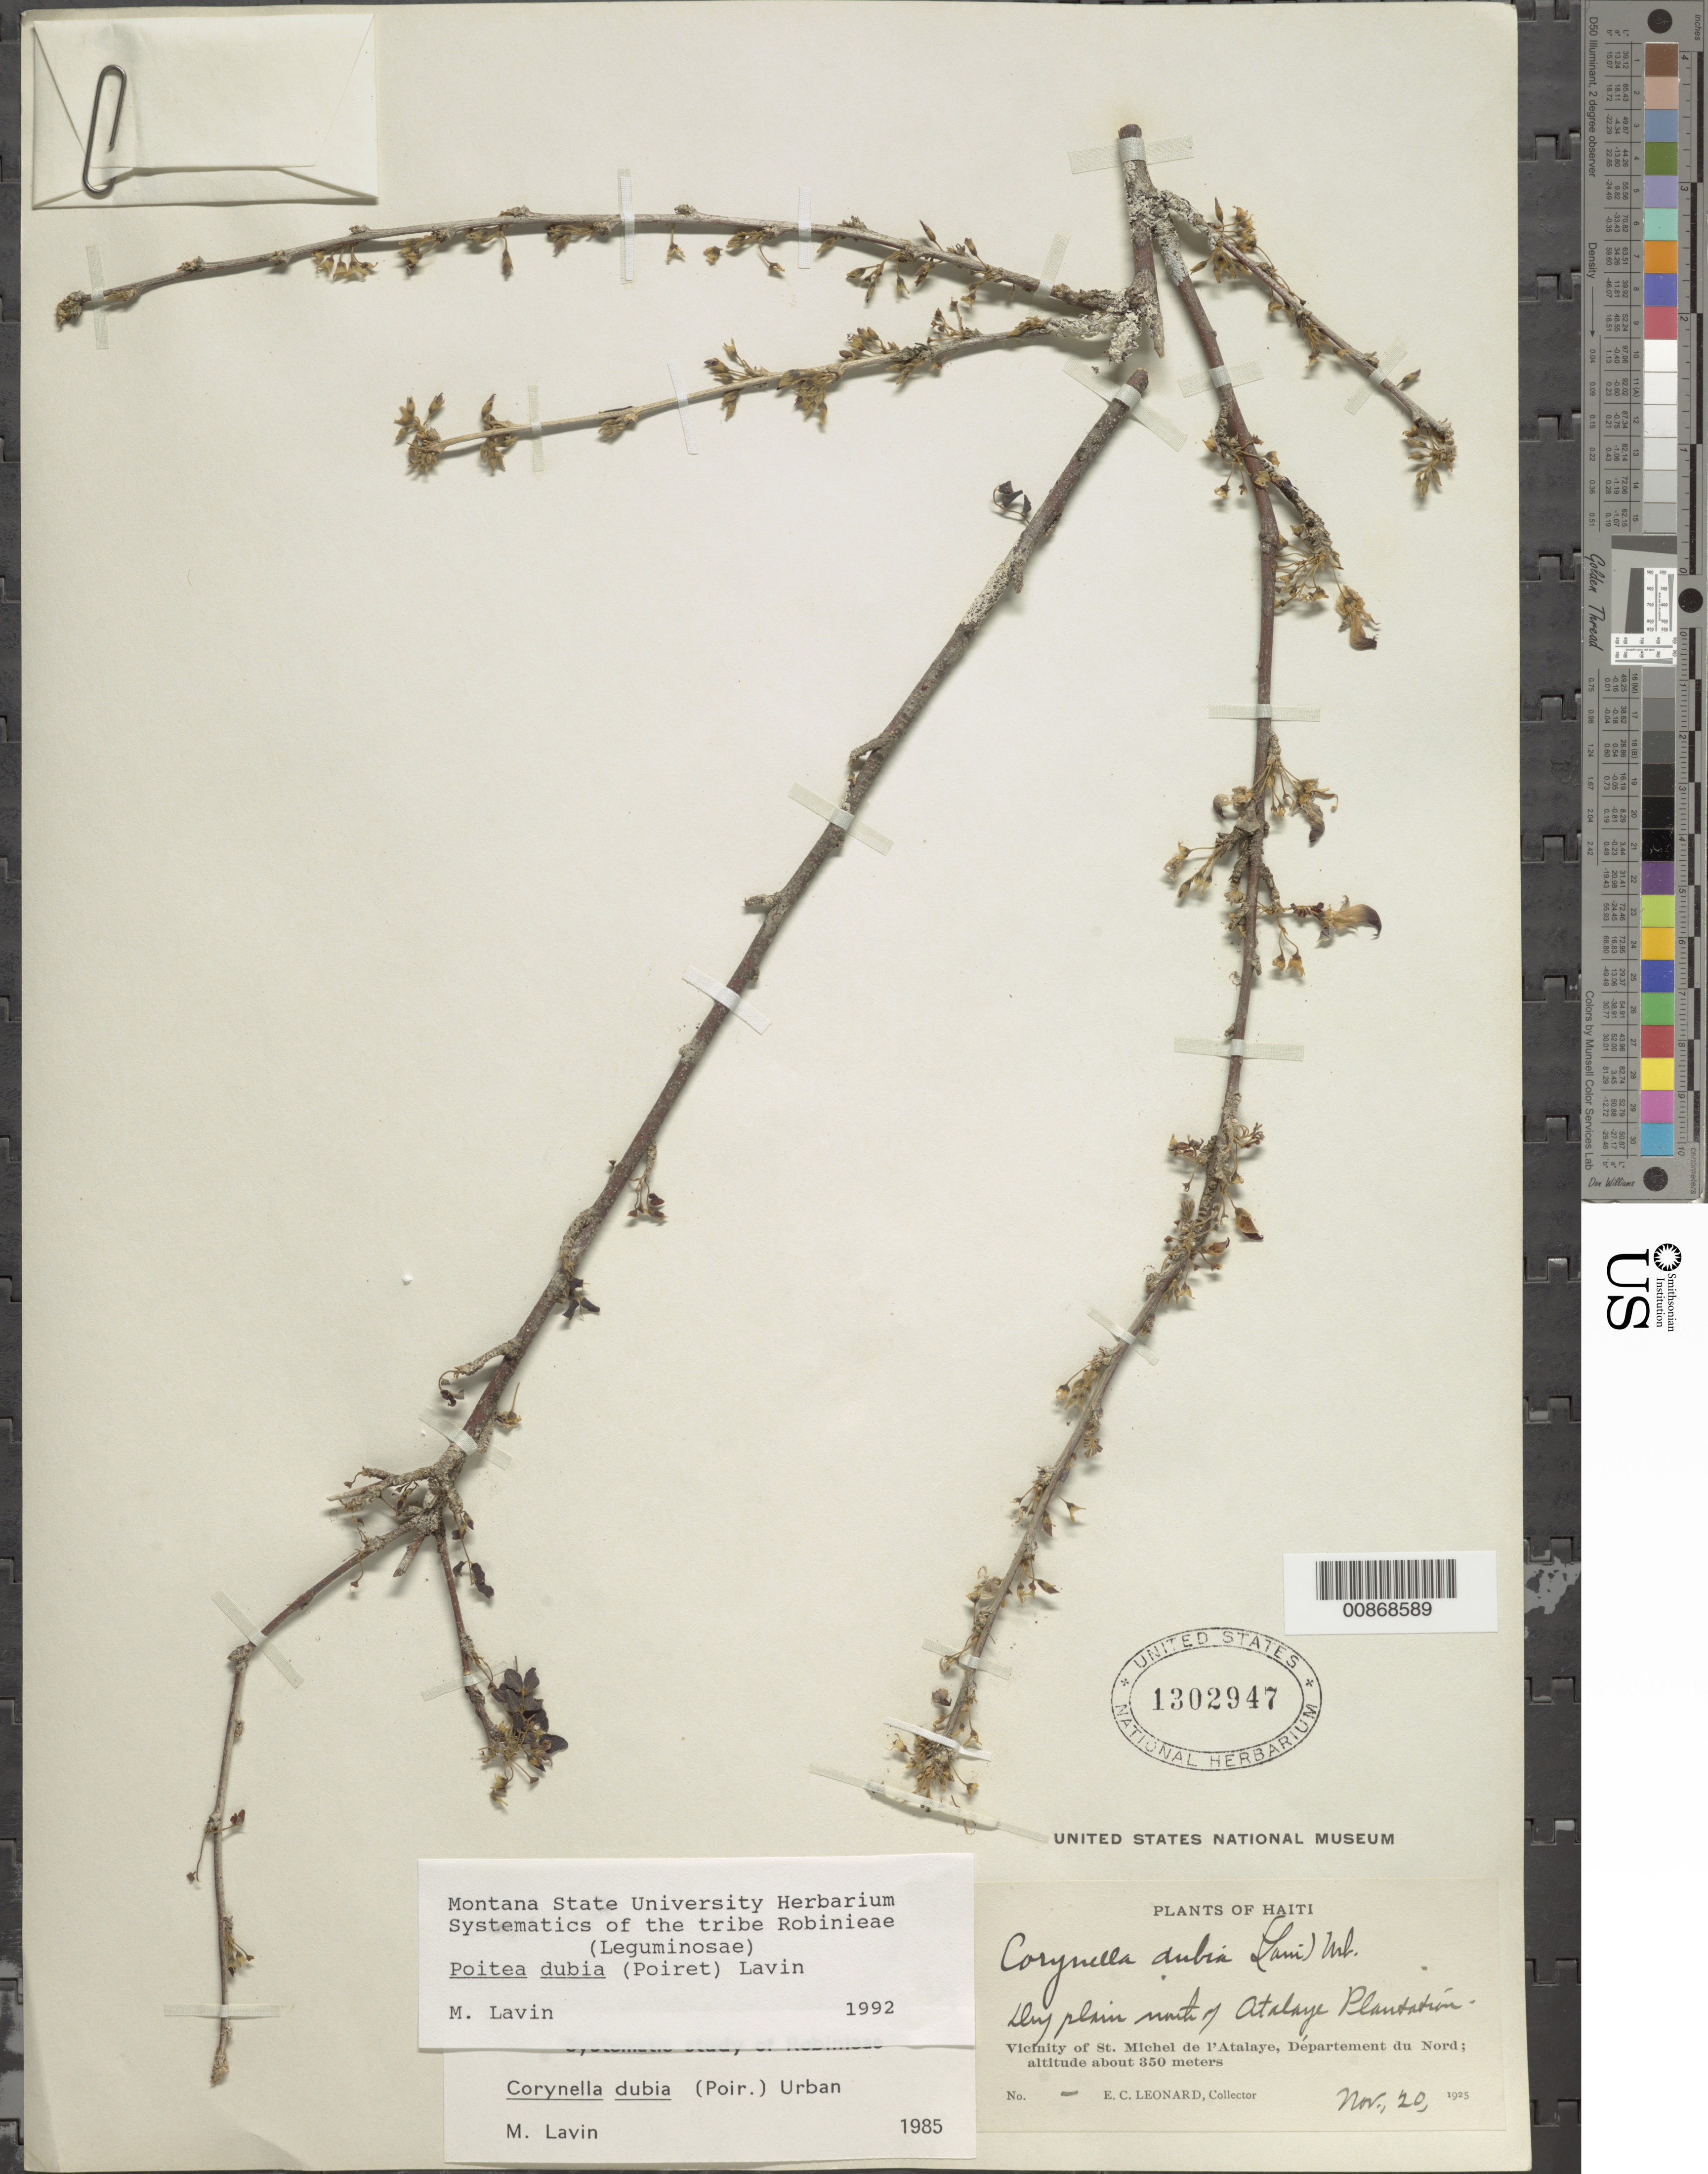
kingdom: Plantae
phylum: Tracheophyta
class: Magnoliopsida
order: Fabales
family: Fabaceae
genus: Poitea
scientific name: Poitea dubia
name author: (Poir.) Lavin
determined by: Lavin, M.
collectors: E. C. Leonard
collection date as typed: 20 Nov 1925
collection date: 1925-11-20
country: Haiti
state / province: Nord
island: Hispaniola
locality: Vicinity of St. Michel de l'Atalaye. North of Atalaye Plantation.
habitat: Dry plain.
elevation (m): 350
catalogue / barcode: US 1302947